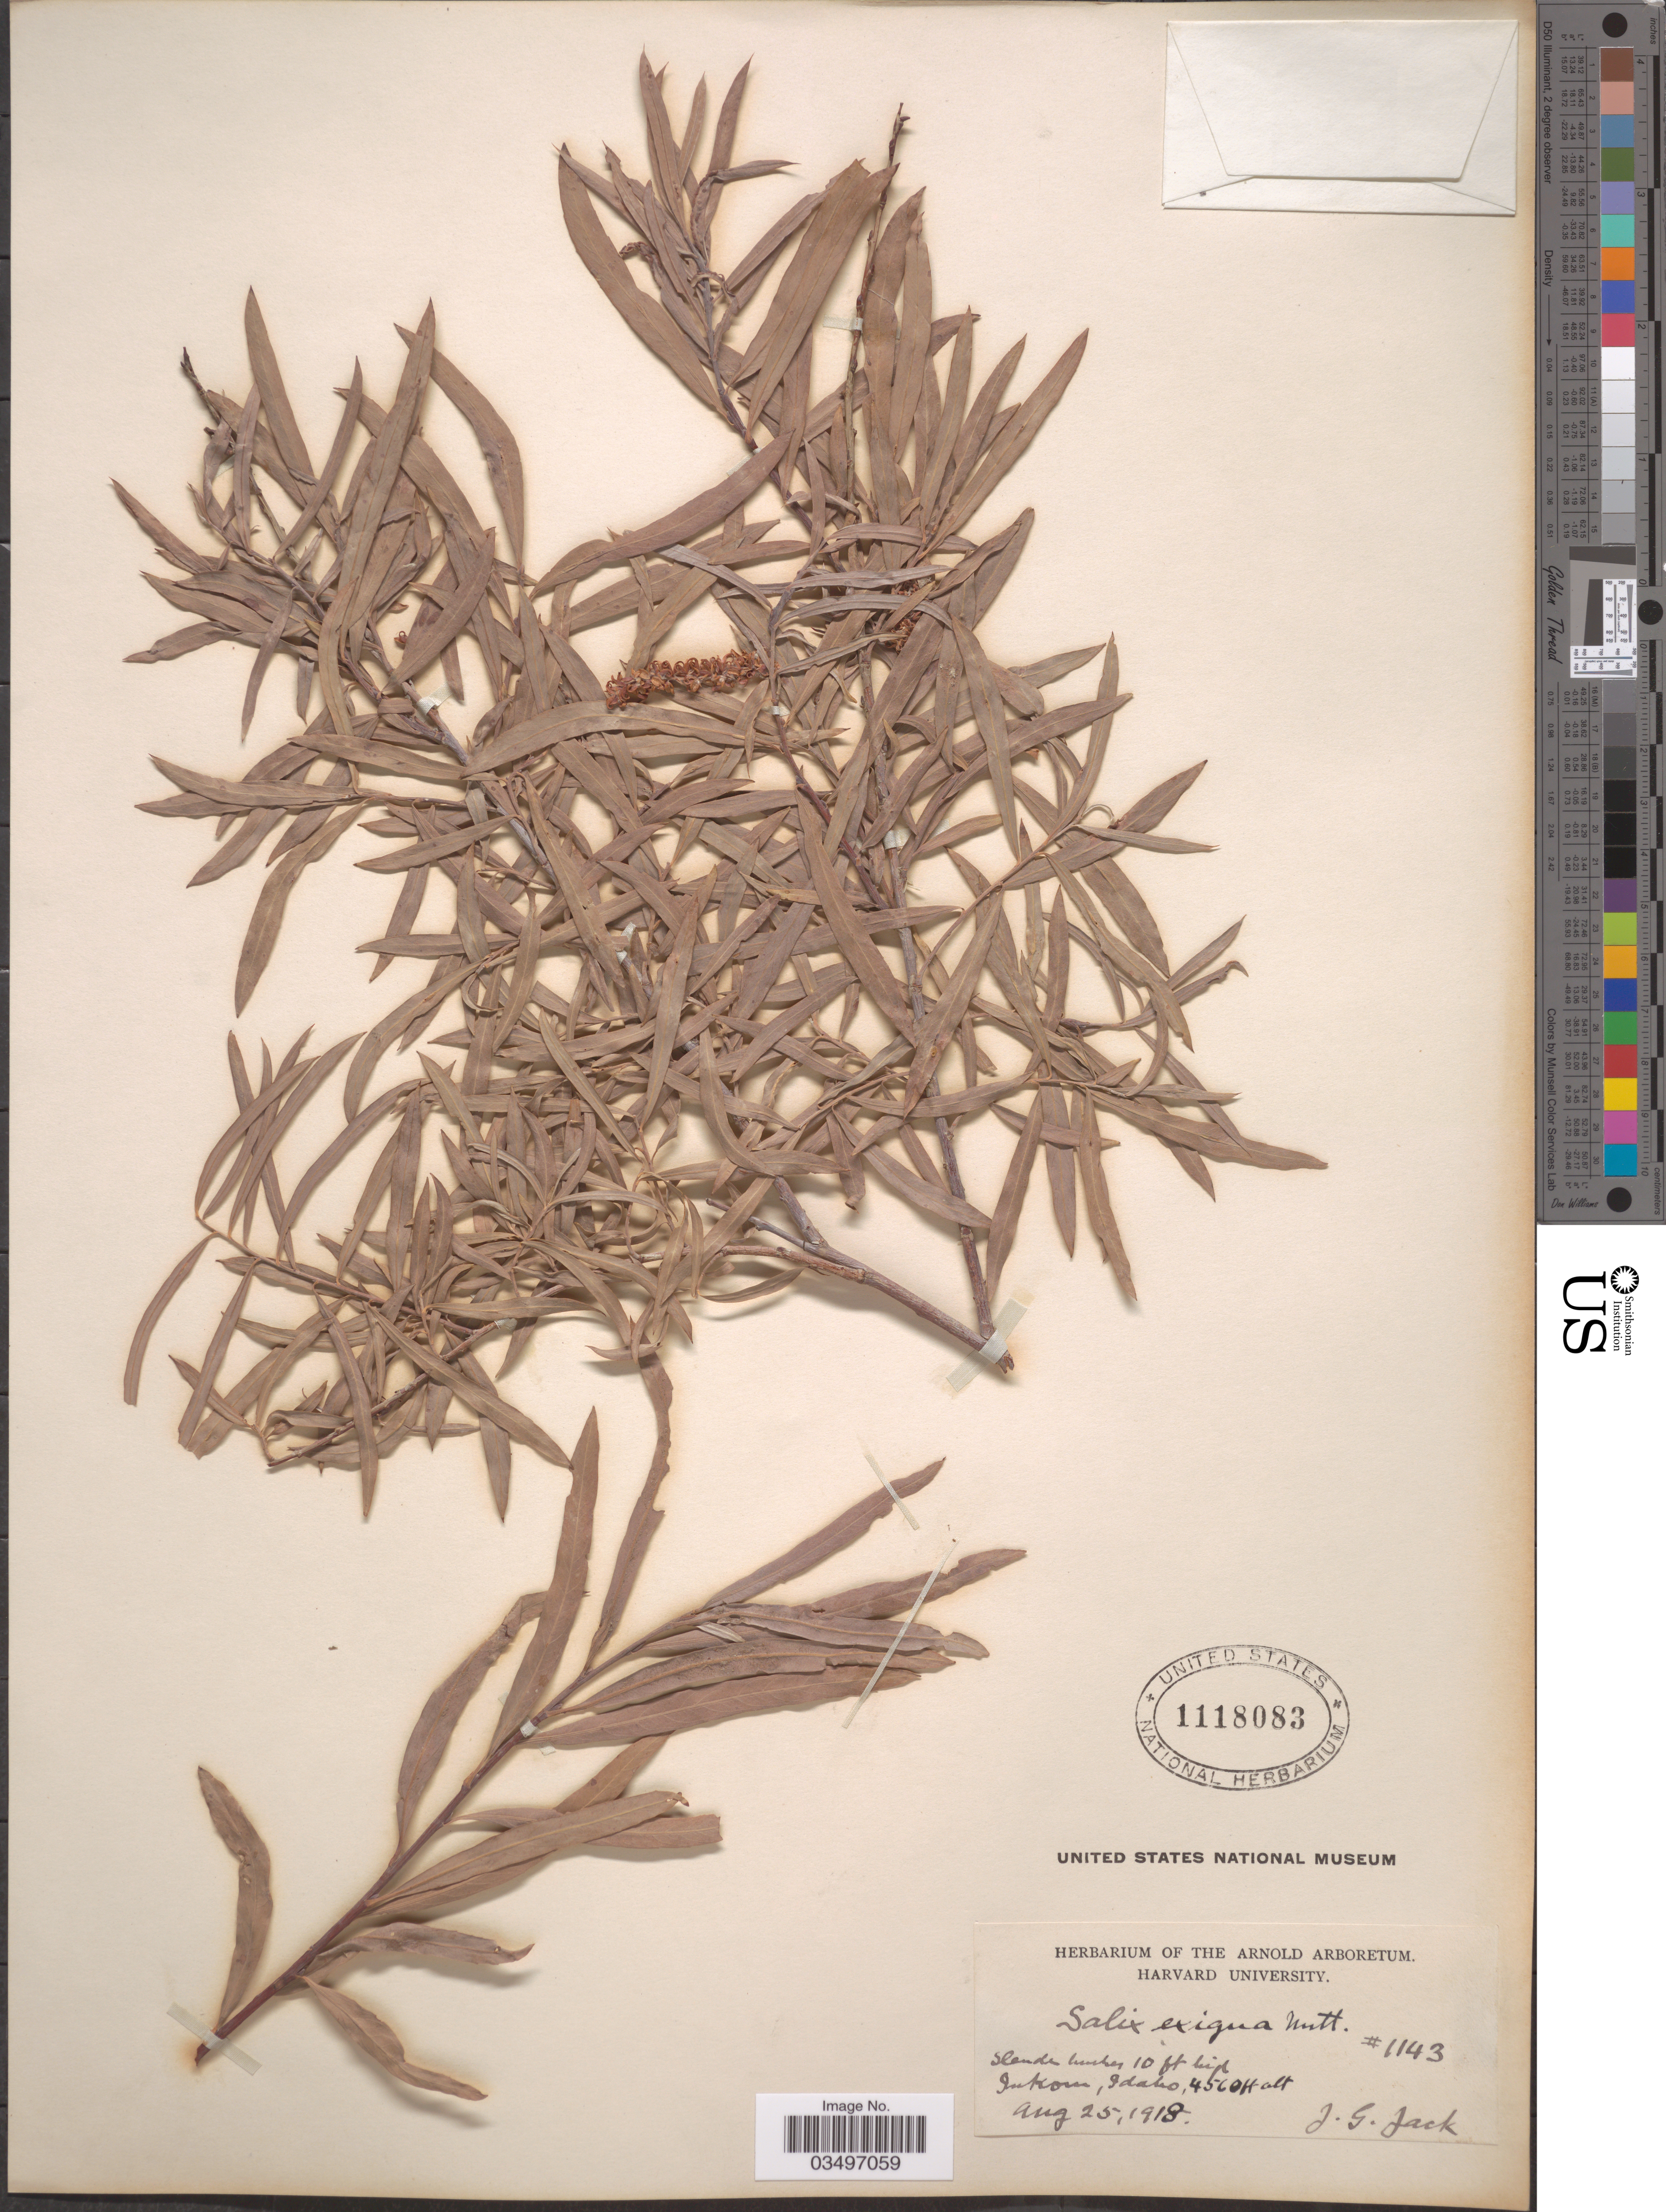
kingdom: Plantae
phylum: Tracheophyta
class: Magnoliopsida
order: Malpighiales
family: Salicaceae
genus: Salix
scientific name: Salix exigua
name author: Nutt.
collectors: J. G. Jack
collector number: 1143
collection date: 1918-08-25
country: United States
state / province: Idaho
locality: Inkom.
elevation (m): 1390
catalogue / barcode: US 1118083